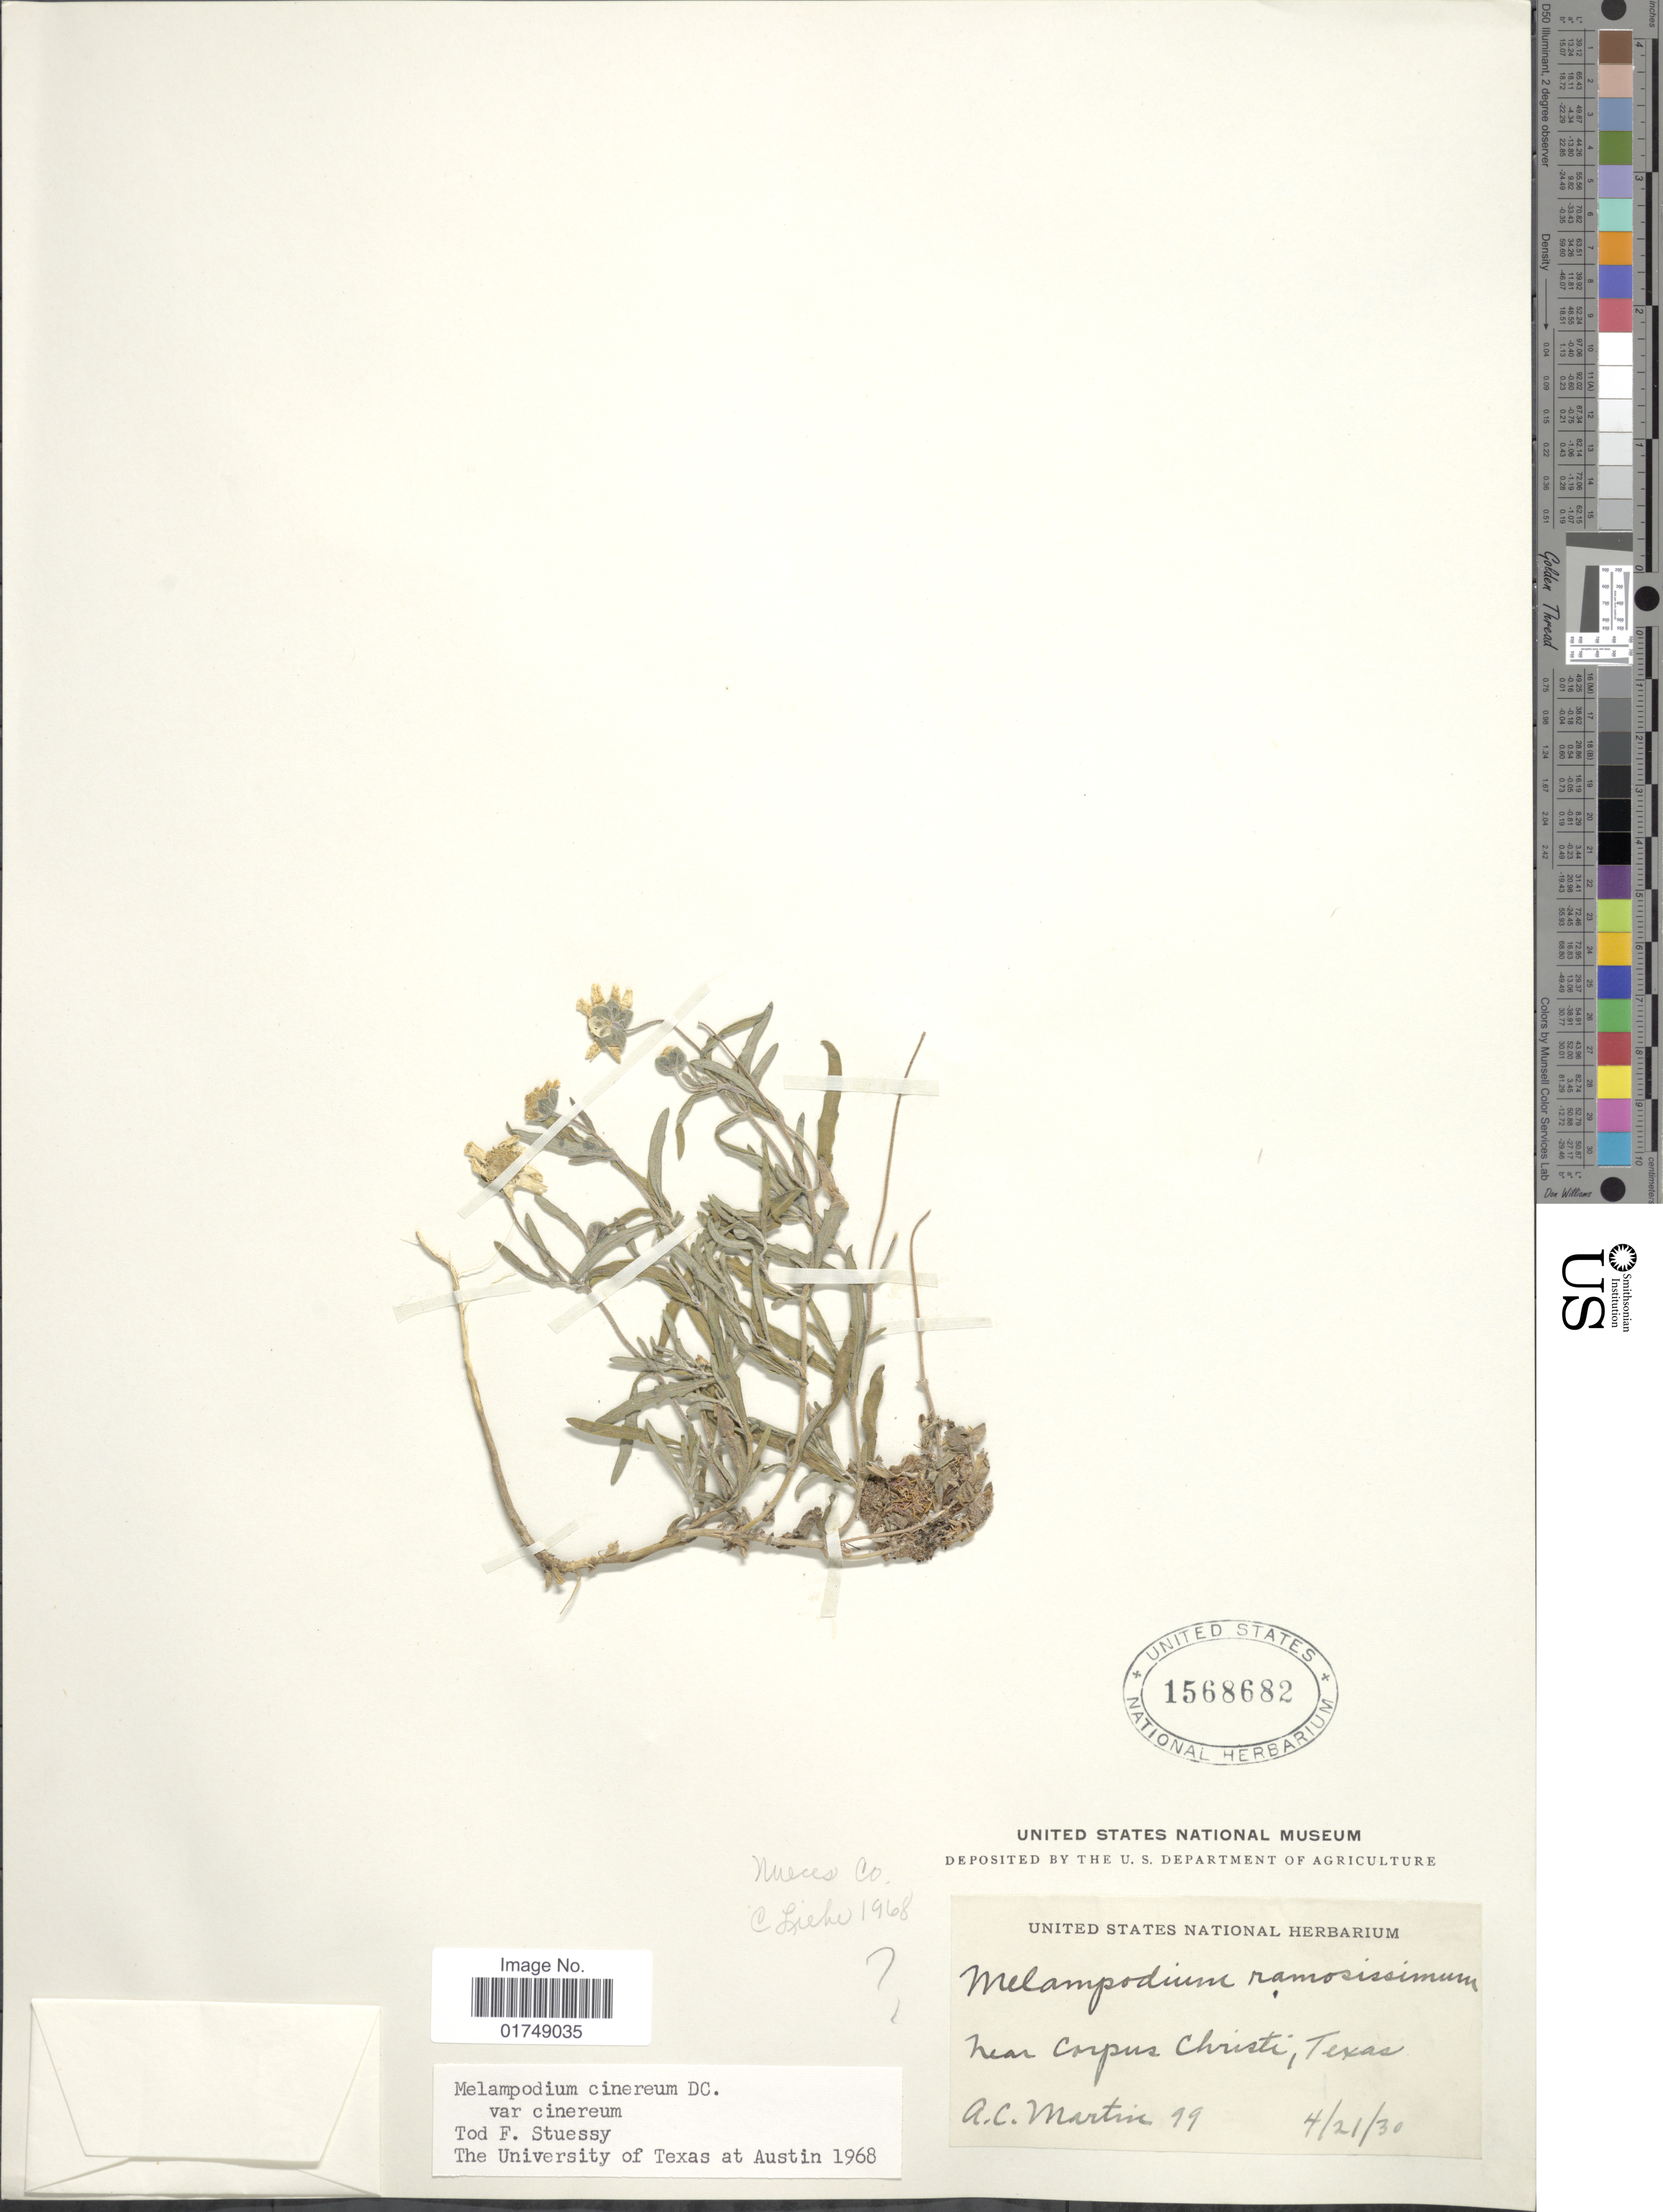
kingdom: Plantae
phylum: Tracheophyta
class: Magnoliopsida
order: Asterales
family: Asteraceae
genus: Melampodium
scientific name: Melampodium cinereum var. cinereum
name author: DC.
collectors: A. C. Martin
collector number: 99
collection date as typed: Transcribed d/m/y: 21/4/30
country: United States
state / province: Texas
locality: Near Corpus Christi, Nueces Co.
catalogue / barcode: US 1568682